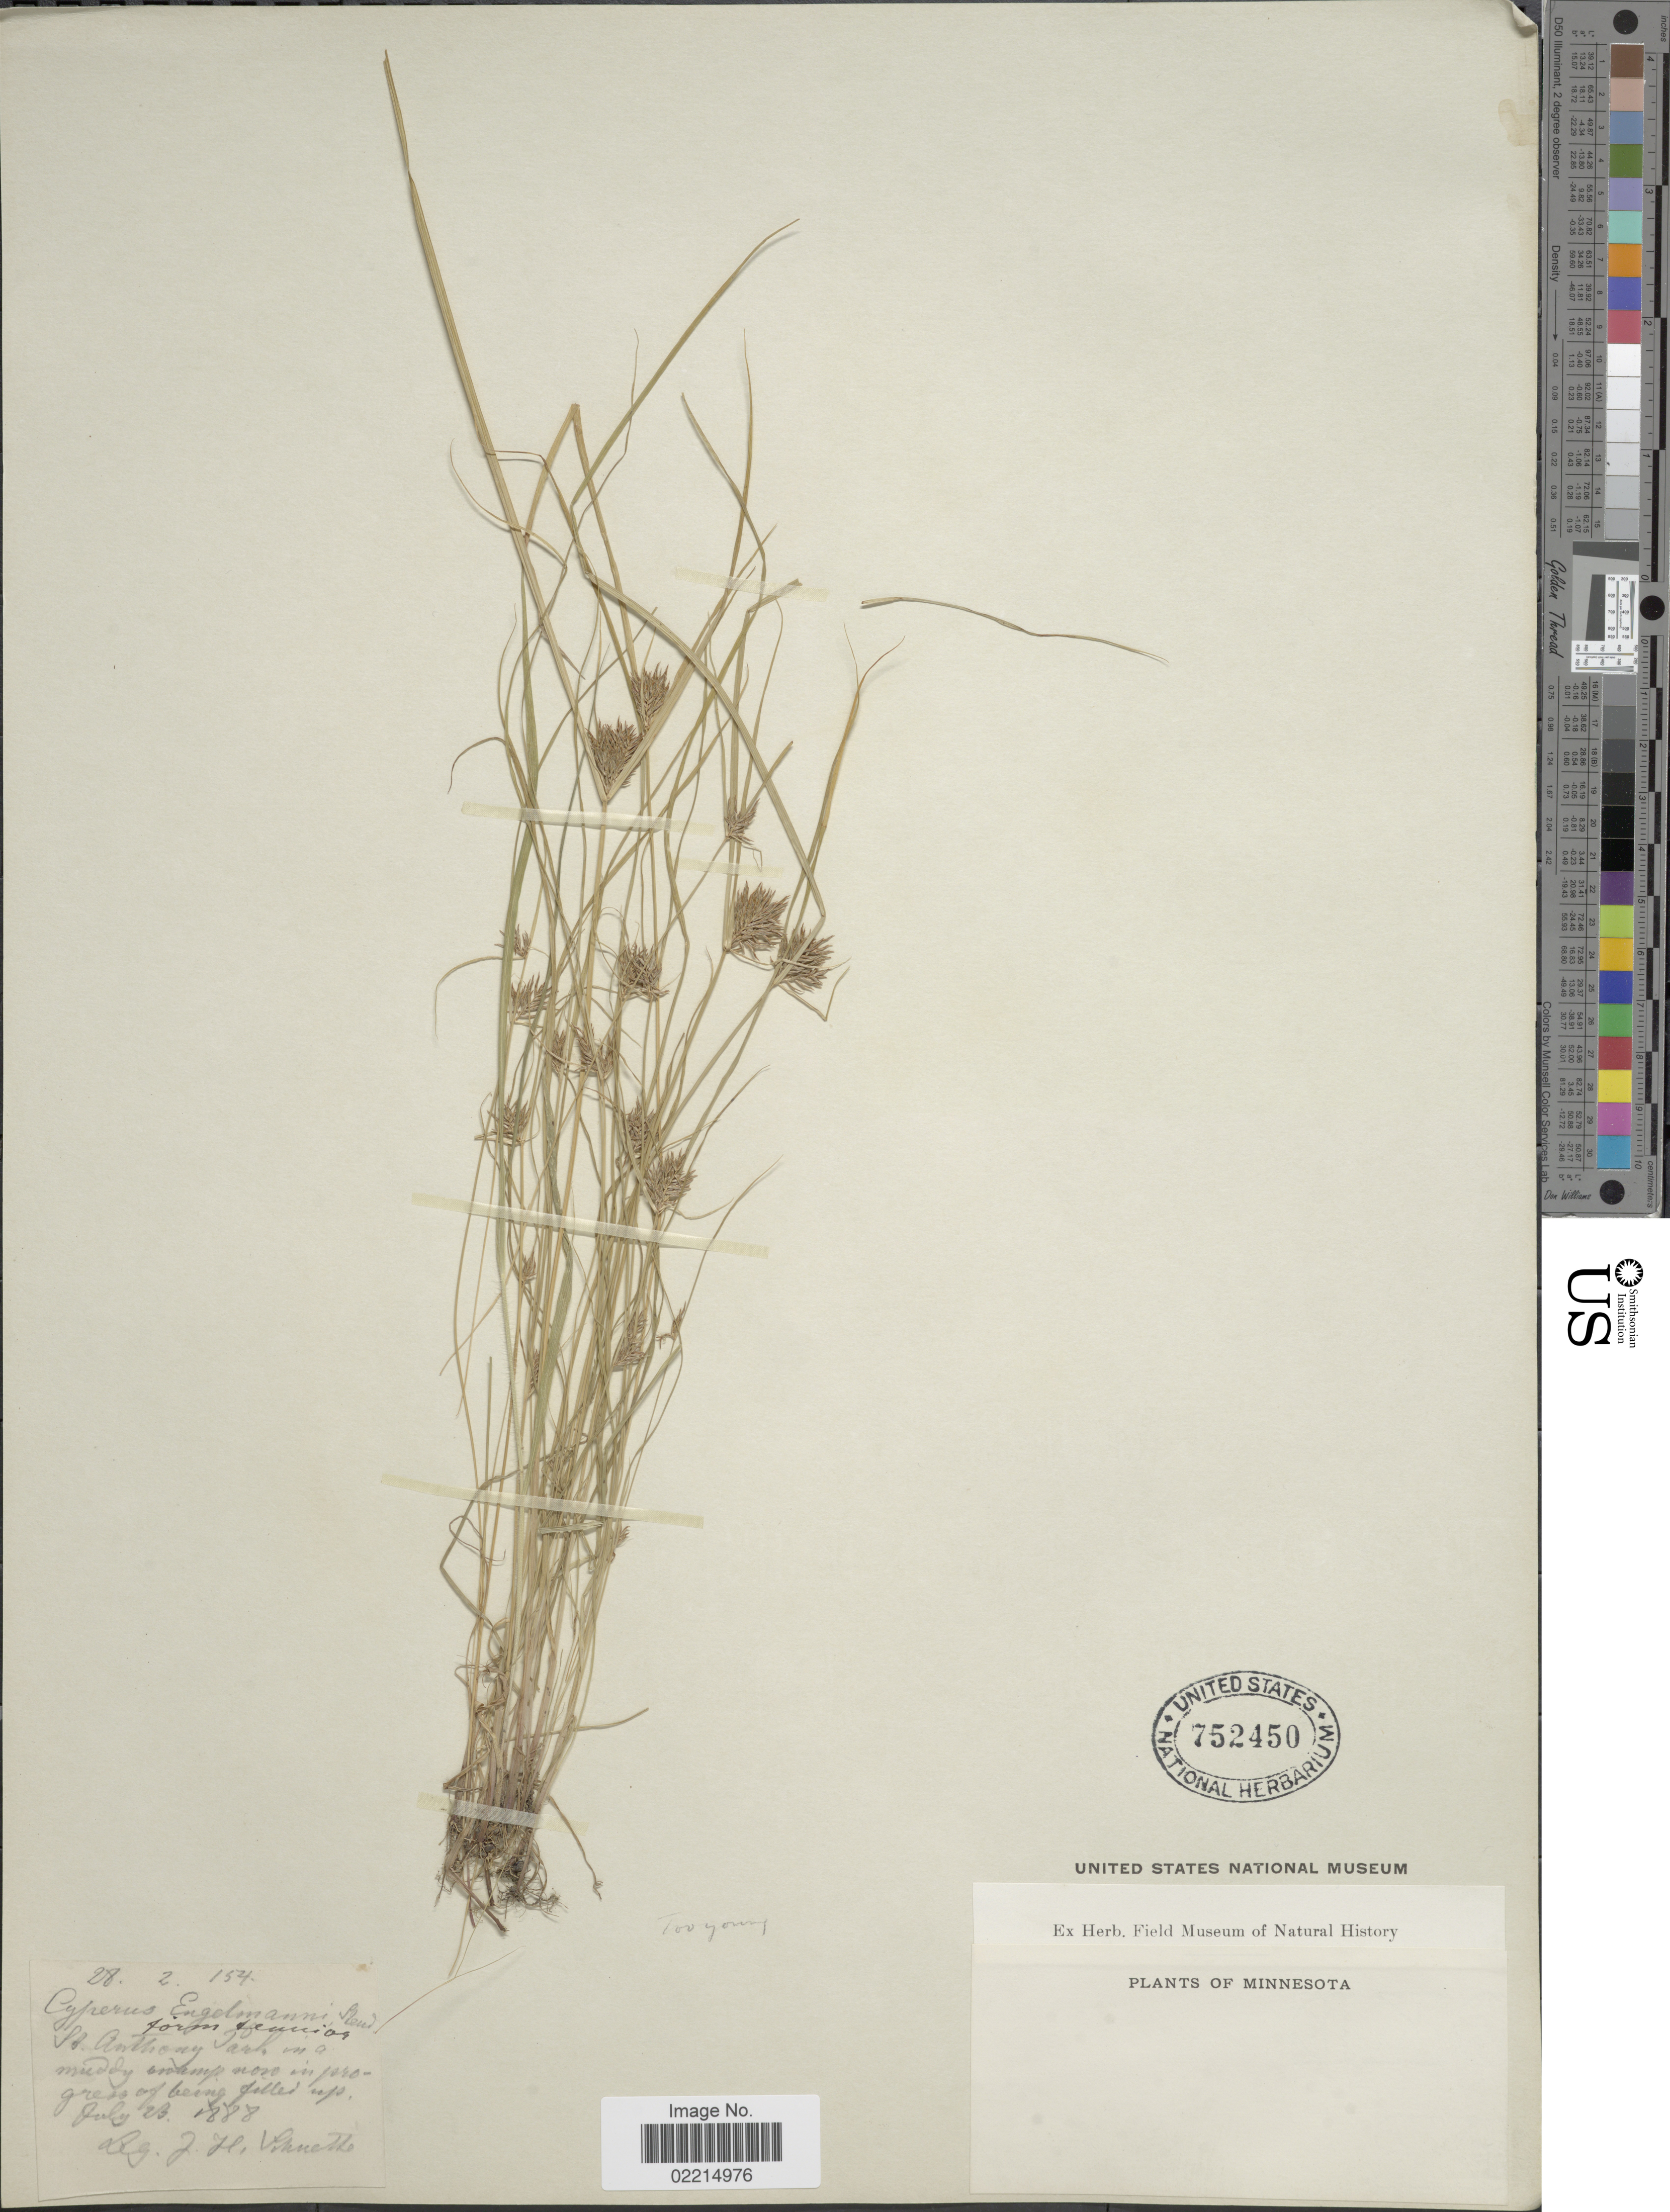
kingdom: Plantae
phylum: Tracheophyta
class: Liliopsida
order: Poales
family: Cyperaceae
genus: Cyperus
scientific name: Cyperus engelmannii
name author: Steud.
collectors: J. H. Schuette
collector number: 154?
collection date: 1888-07-23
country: United States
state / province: Minnesota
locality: St. Anthony Park, in a muddy swamp (now in progress of being filled up).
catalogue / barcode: US 752450